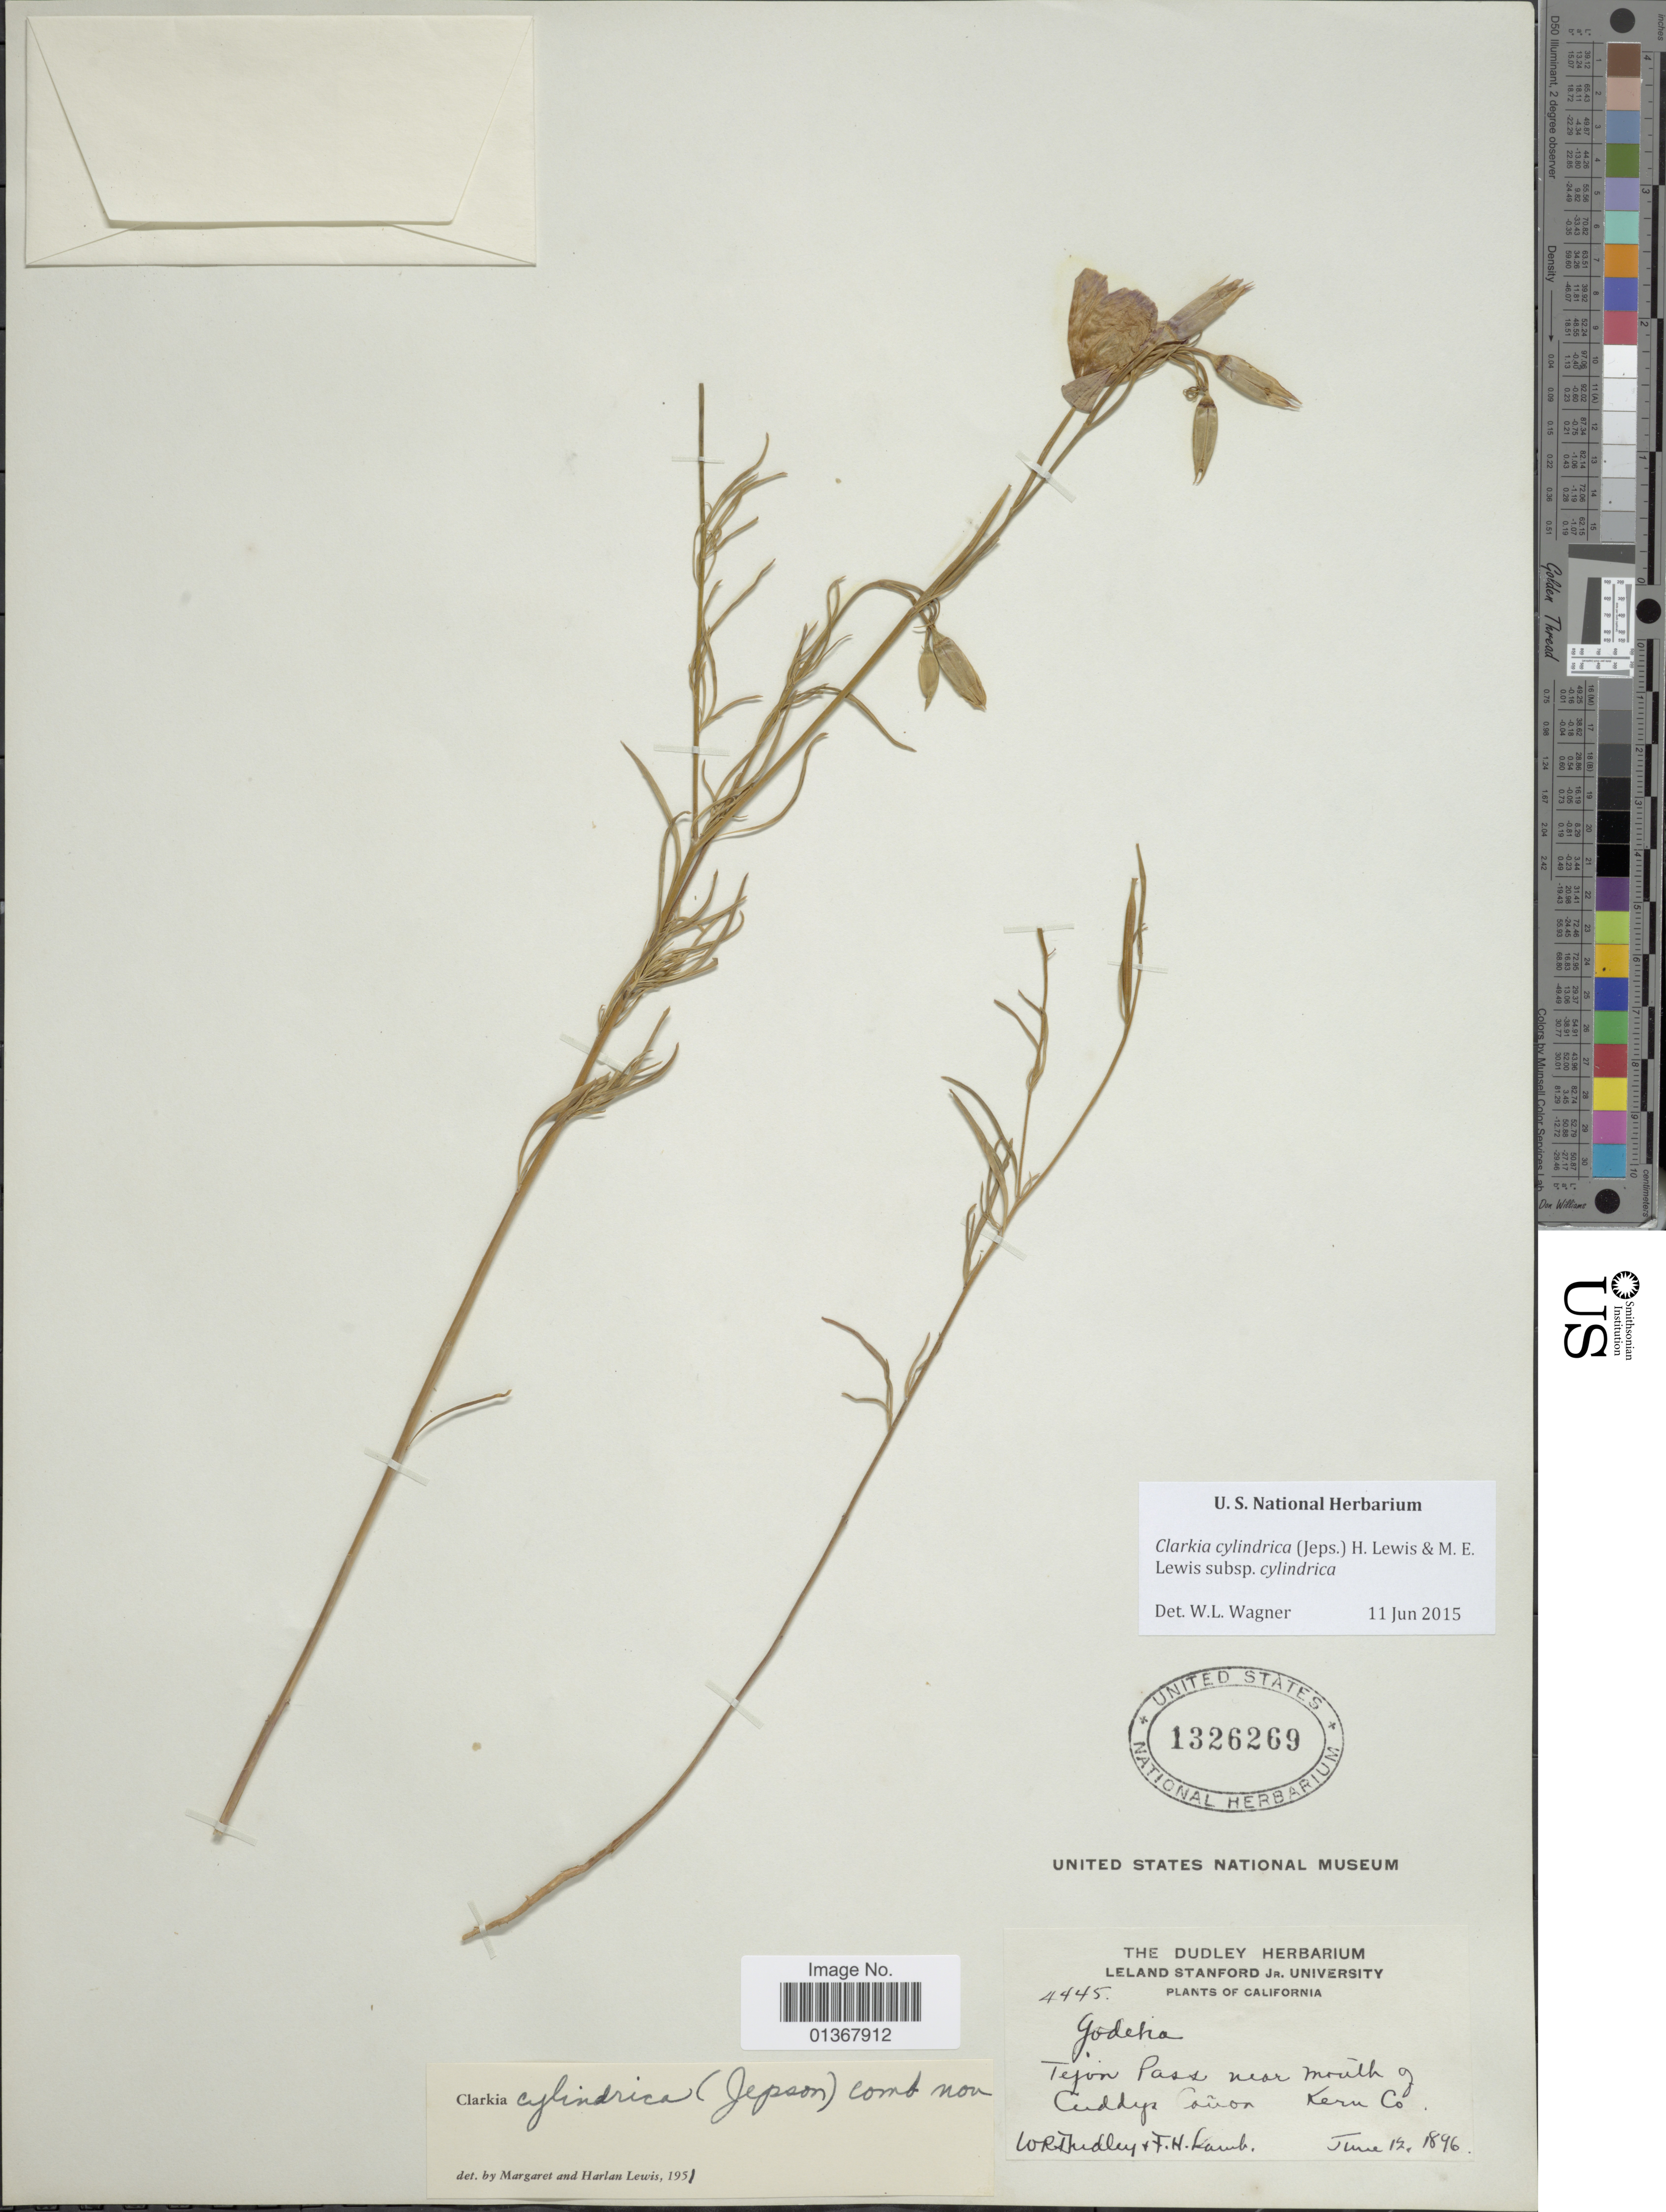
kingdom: Plantae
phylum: Tracheophyta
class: Magnoliopsida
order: Myrtales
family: Onagraceae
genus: Clarkia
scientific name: Clarkia cylindrica subsp. cylindrica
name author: (Jeps.) F. H. Lewis & M.R. Lewis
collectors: W. Dudley & F. H. Lamb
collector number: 4445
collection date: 1896-06-12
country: United States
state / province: California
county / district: Kern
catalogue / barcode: US 1326269